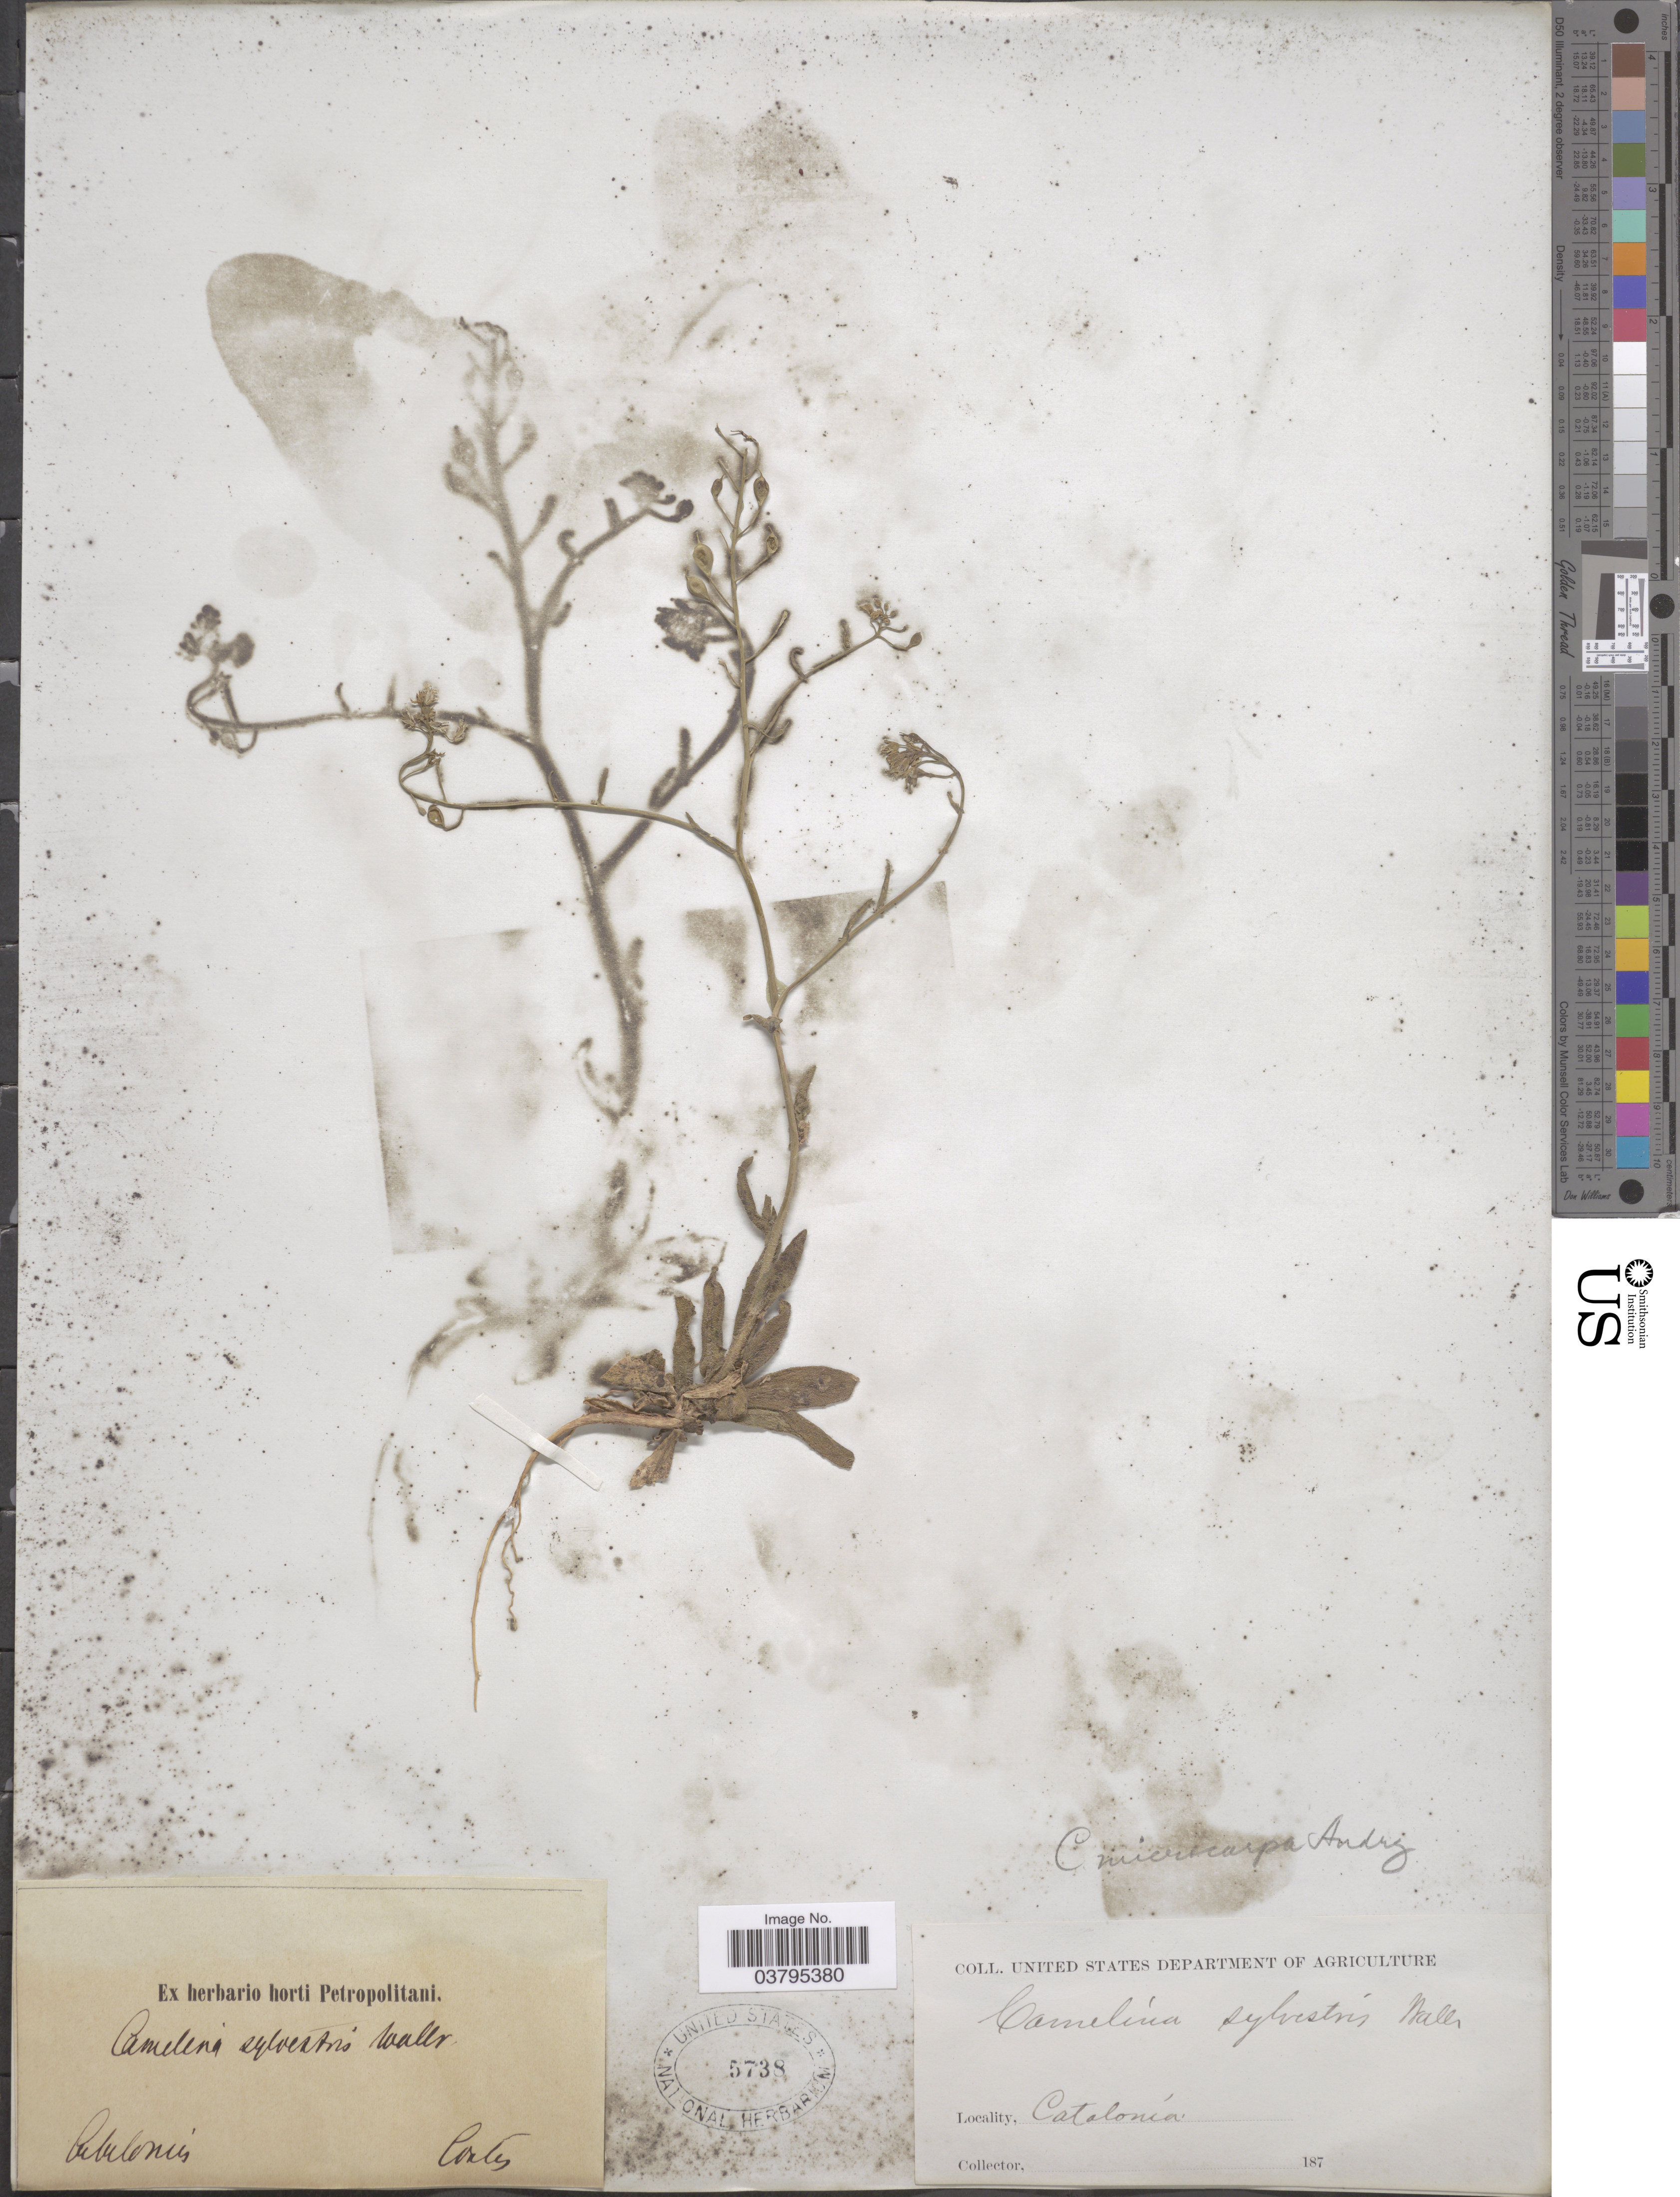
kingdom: Plantae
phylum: Tracheophyta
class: Magnoliopsida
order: Brassicales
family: Brassicaceae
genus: Camelina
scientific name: Camelina microcarpa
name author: DC.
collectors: -. Cortes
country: Spain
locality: Catalonia.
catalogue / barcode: US 5738